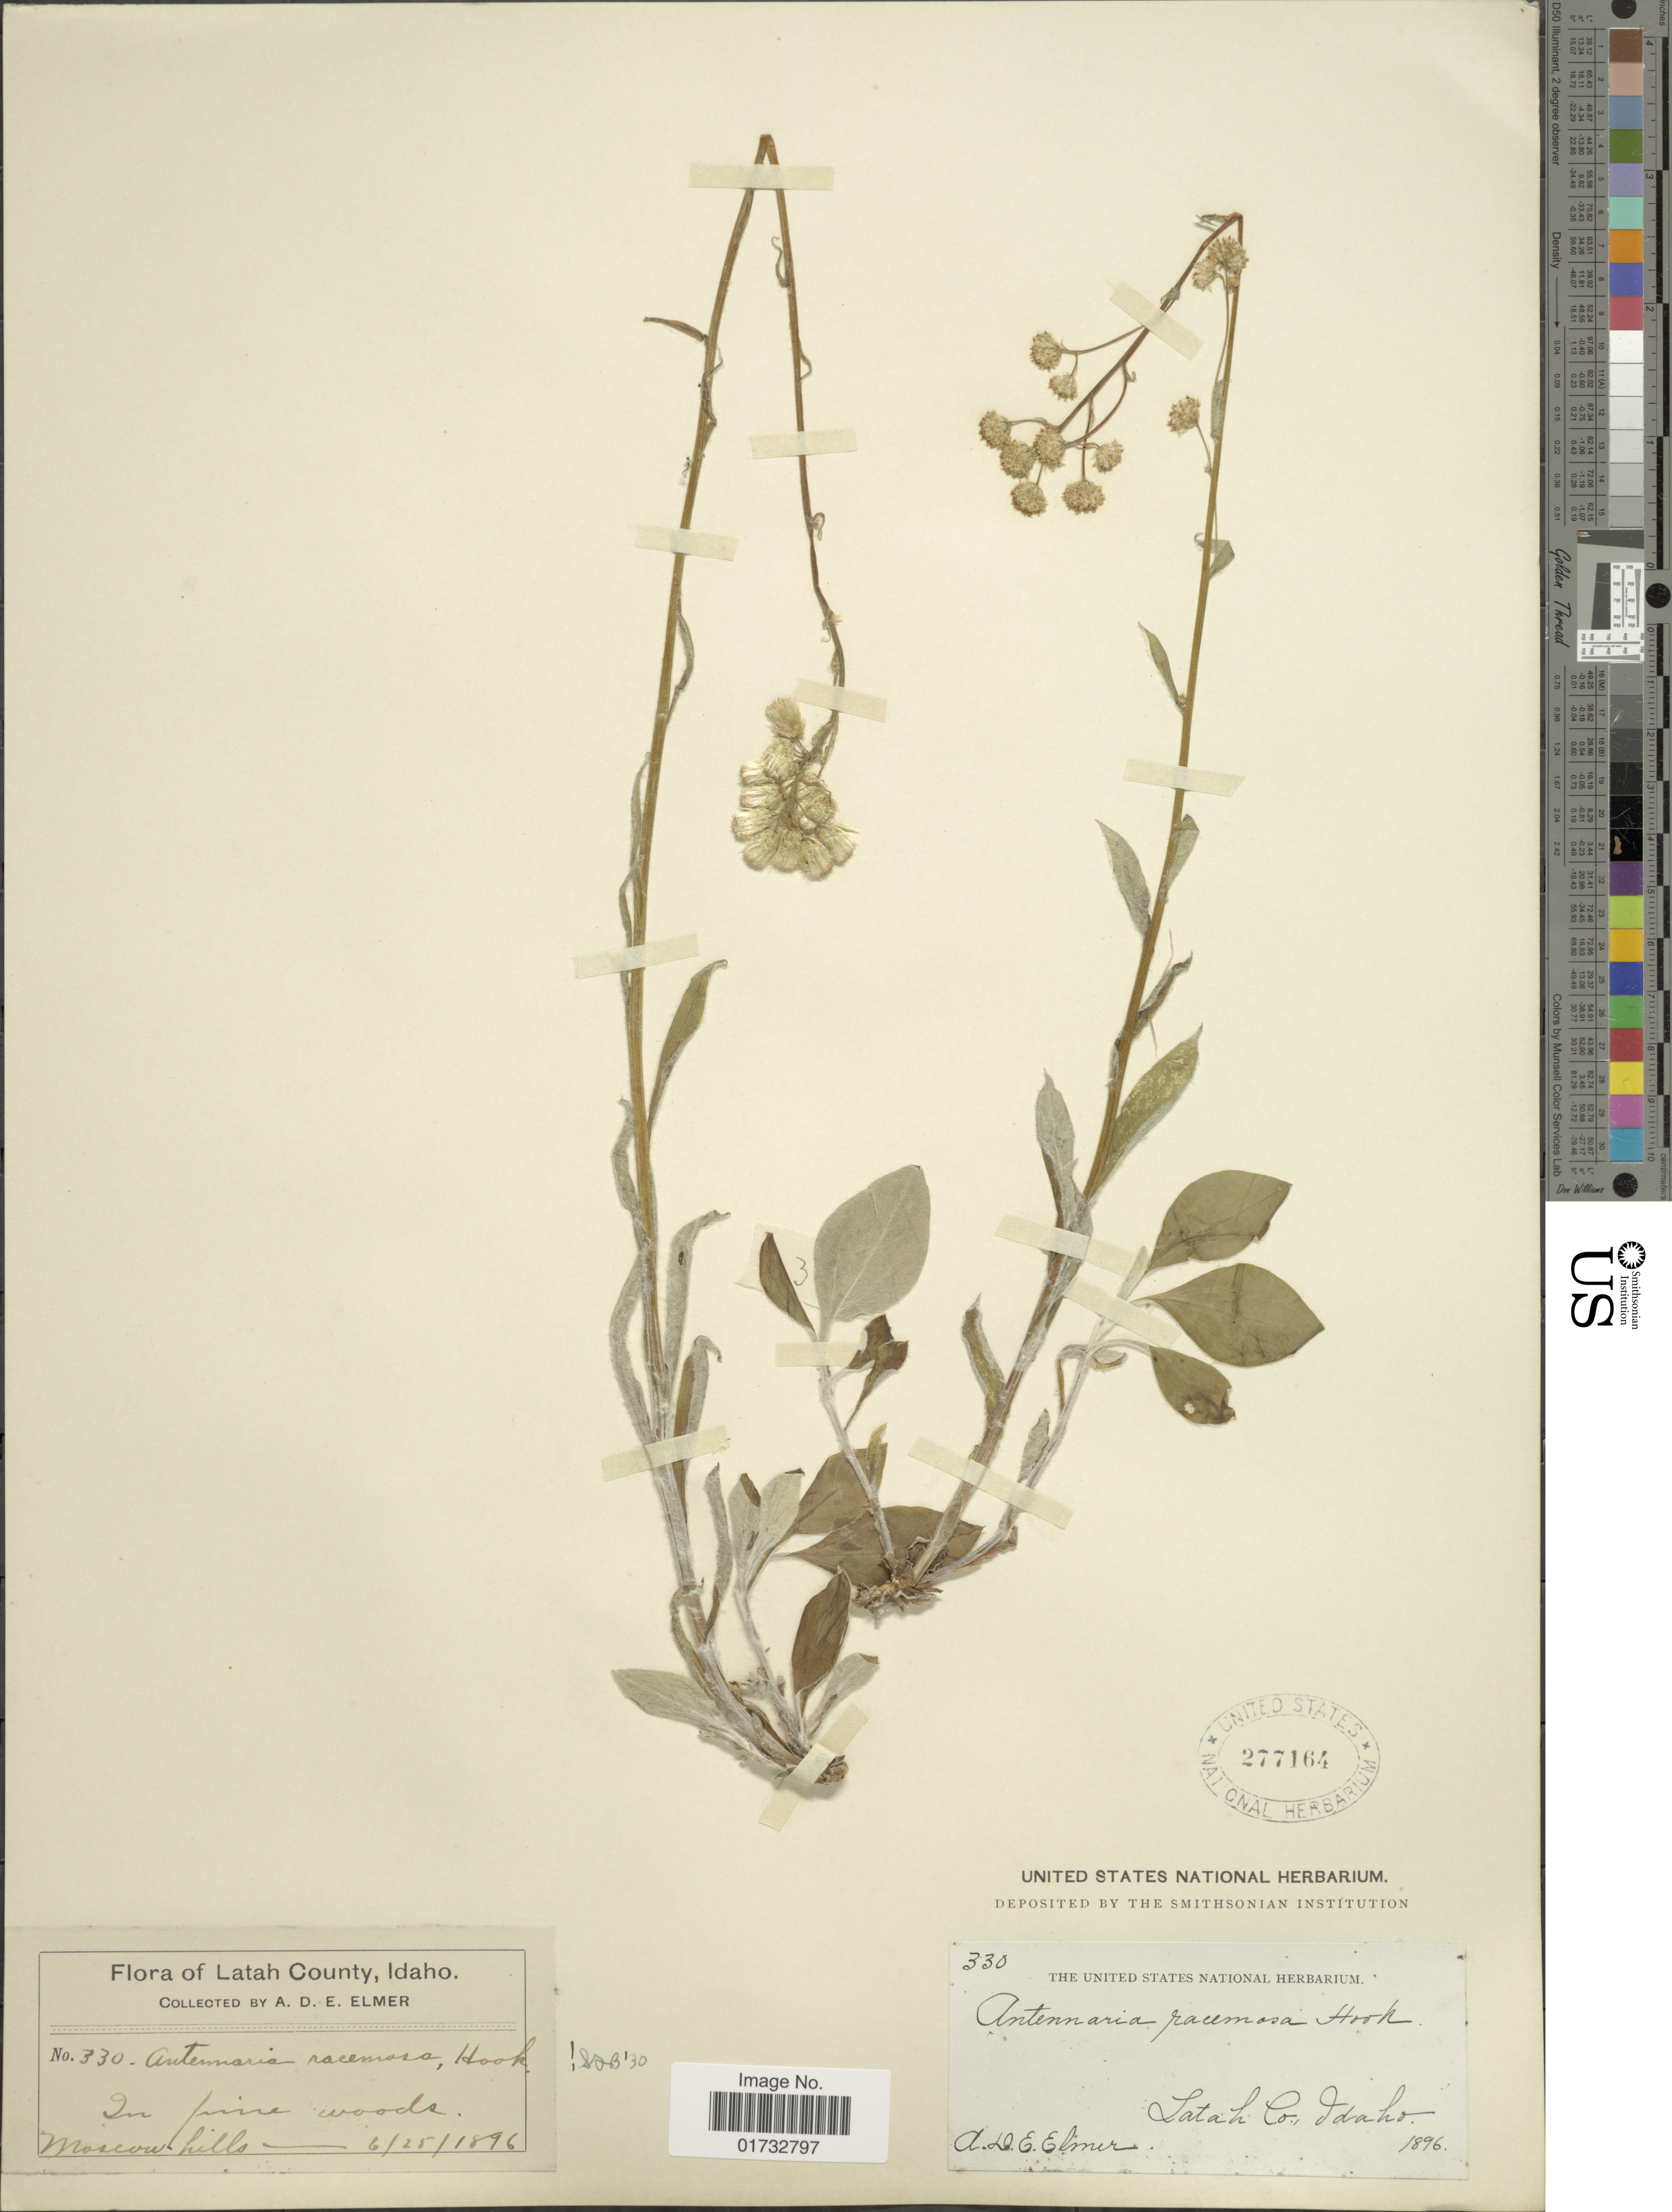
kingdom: Plantae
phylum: Tracheophyta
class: Magnoliopsida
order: Asterales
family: Asteraceae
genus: Antennaria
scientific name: Antennaria racemosa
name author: Hook.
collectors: A. D. E. Elmer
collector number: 330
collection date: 1896-06-25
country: United States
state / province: Idaho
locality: Latah County. Moscow hills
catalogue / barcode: US 277164